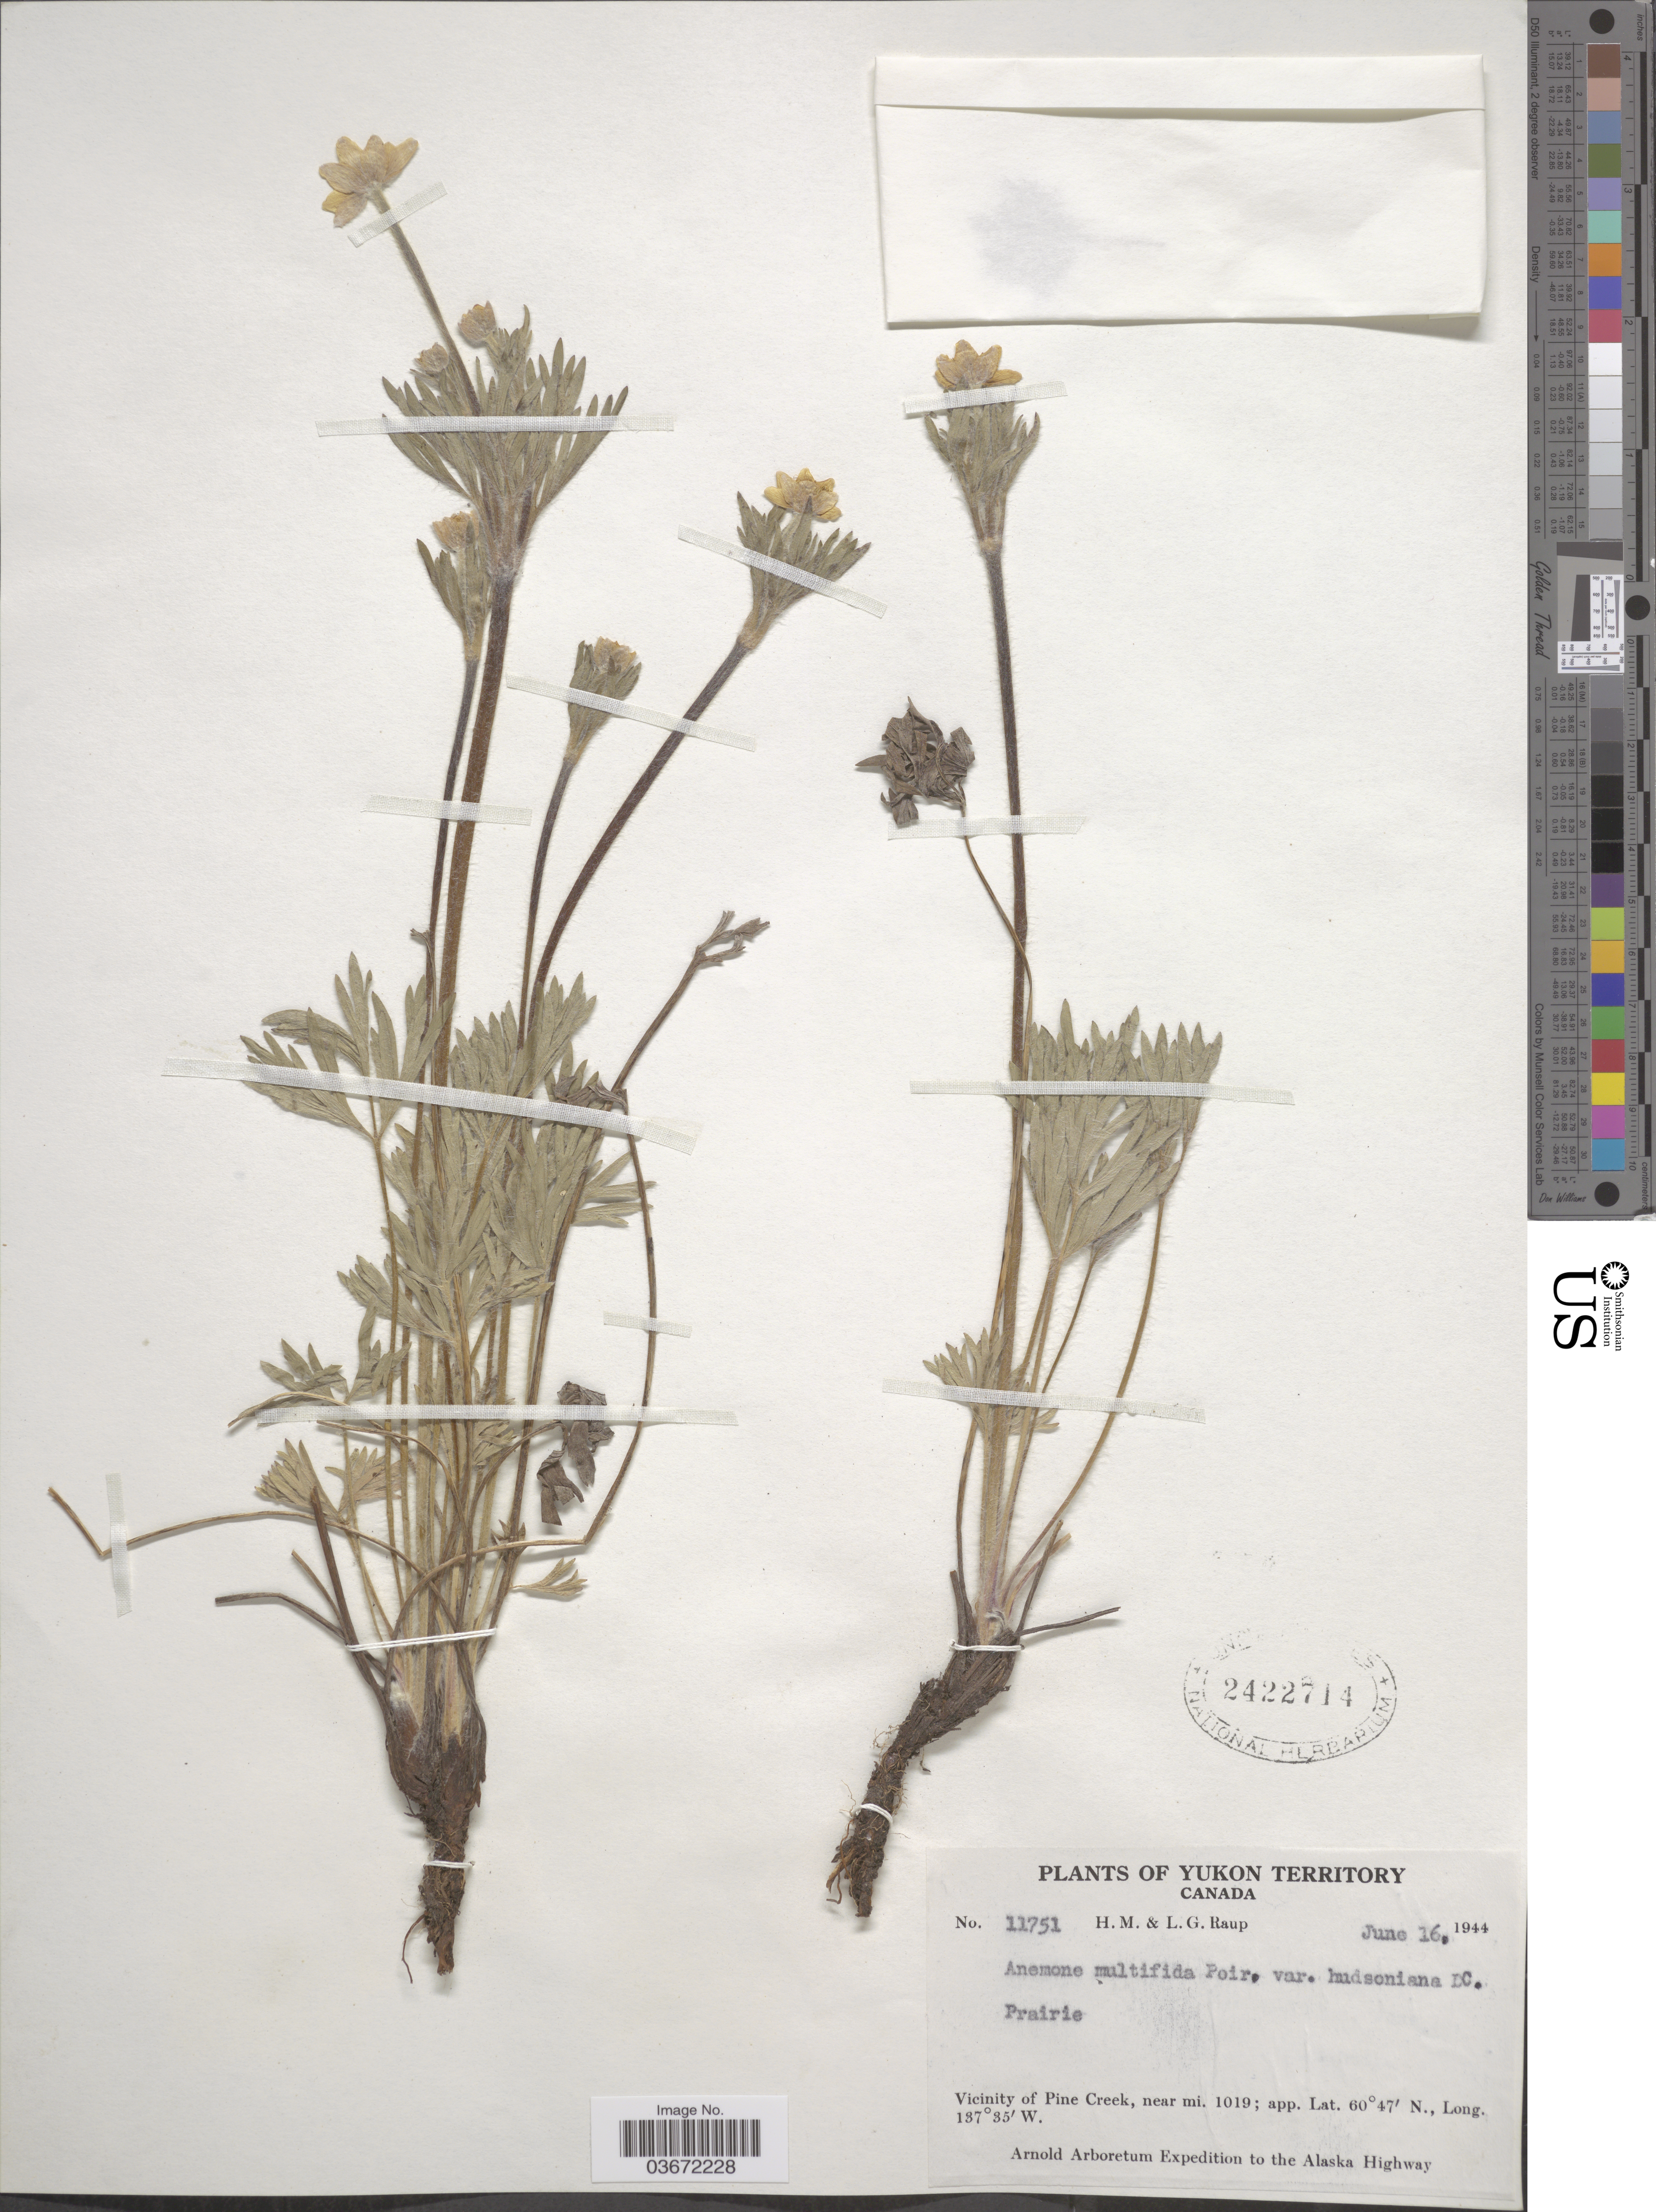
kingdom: Plantae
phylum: Tracheophyta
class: Magnoliopsida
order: Ranunculales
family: Ranunculaceae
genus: Anemone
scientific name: Anemone multifida var. hudsoniana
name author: DC.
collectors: H. Raup & L. Raup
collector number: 11751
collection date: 1944-06-16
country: Canada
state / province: Yukon Territory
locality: Vicinity of Pine Creek, near mi. 1019. The Alaska Highway.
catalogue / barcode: US 2422714